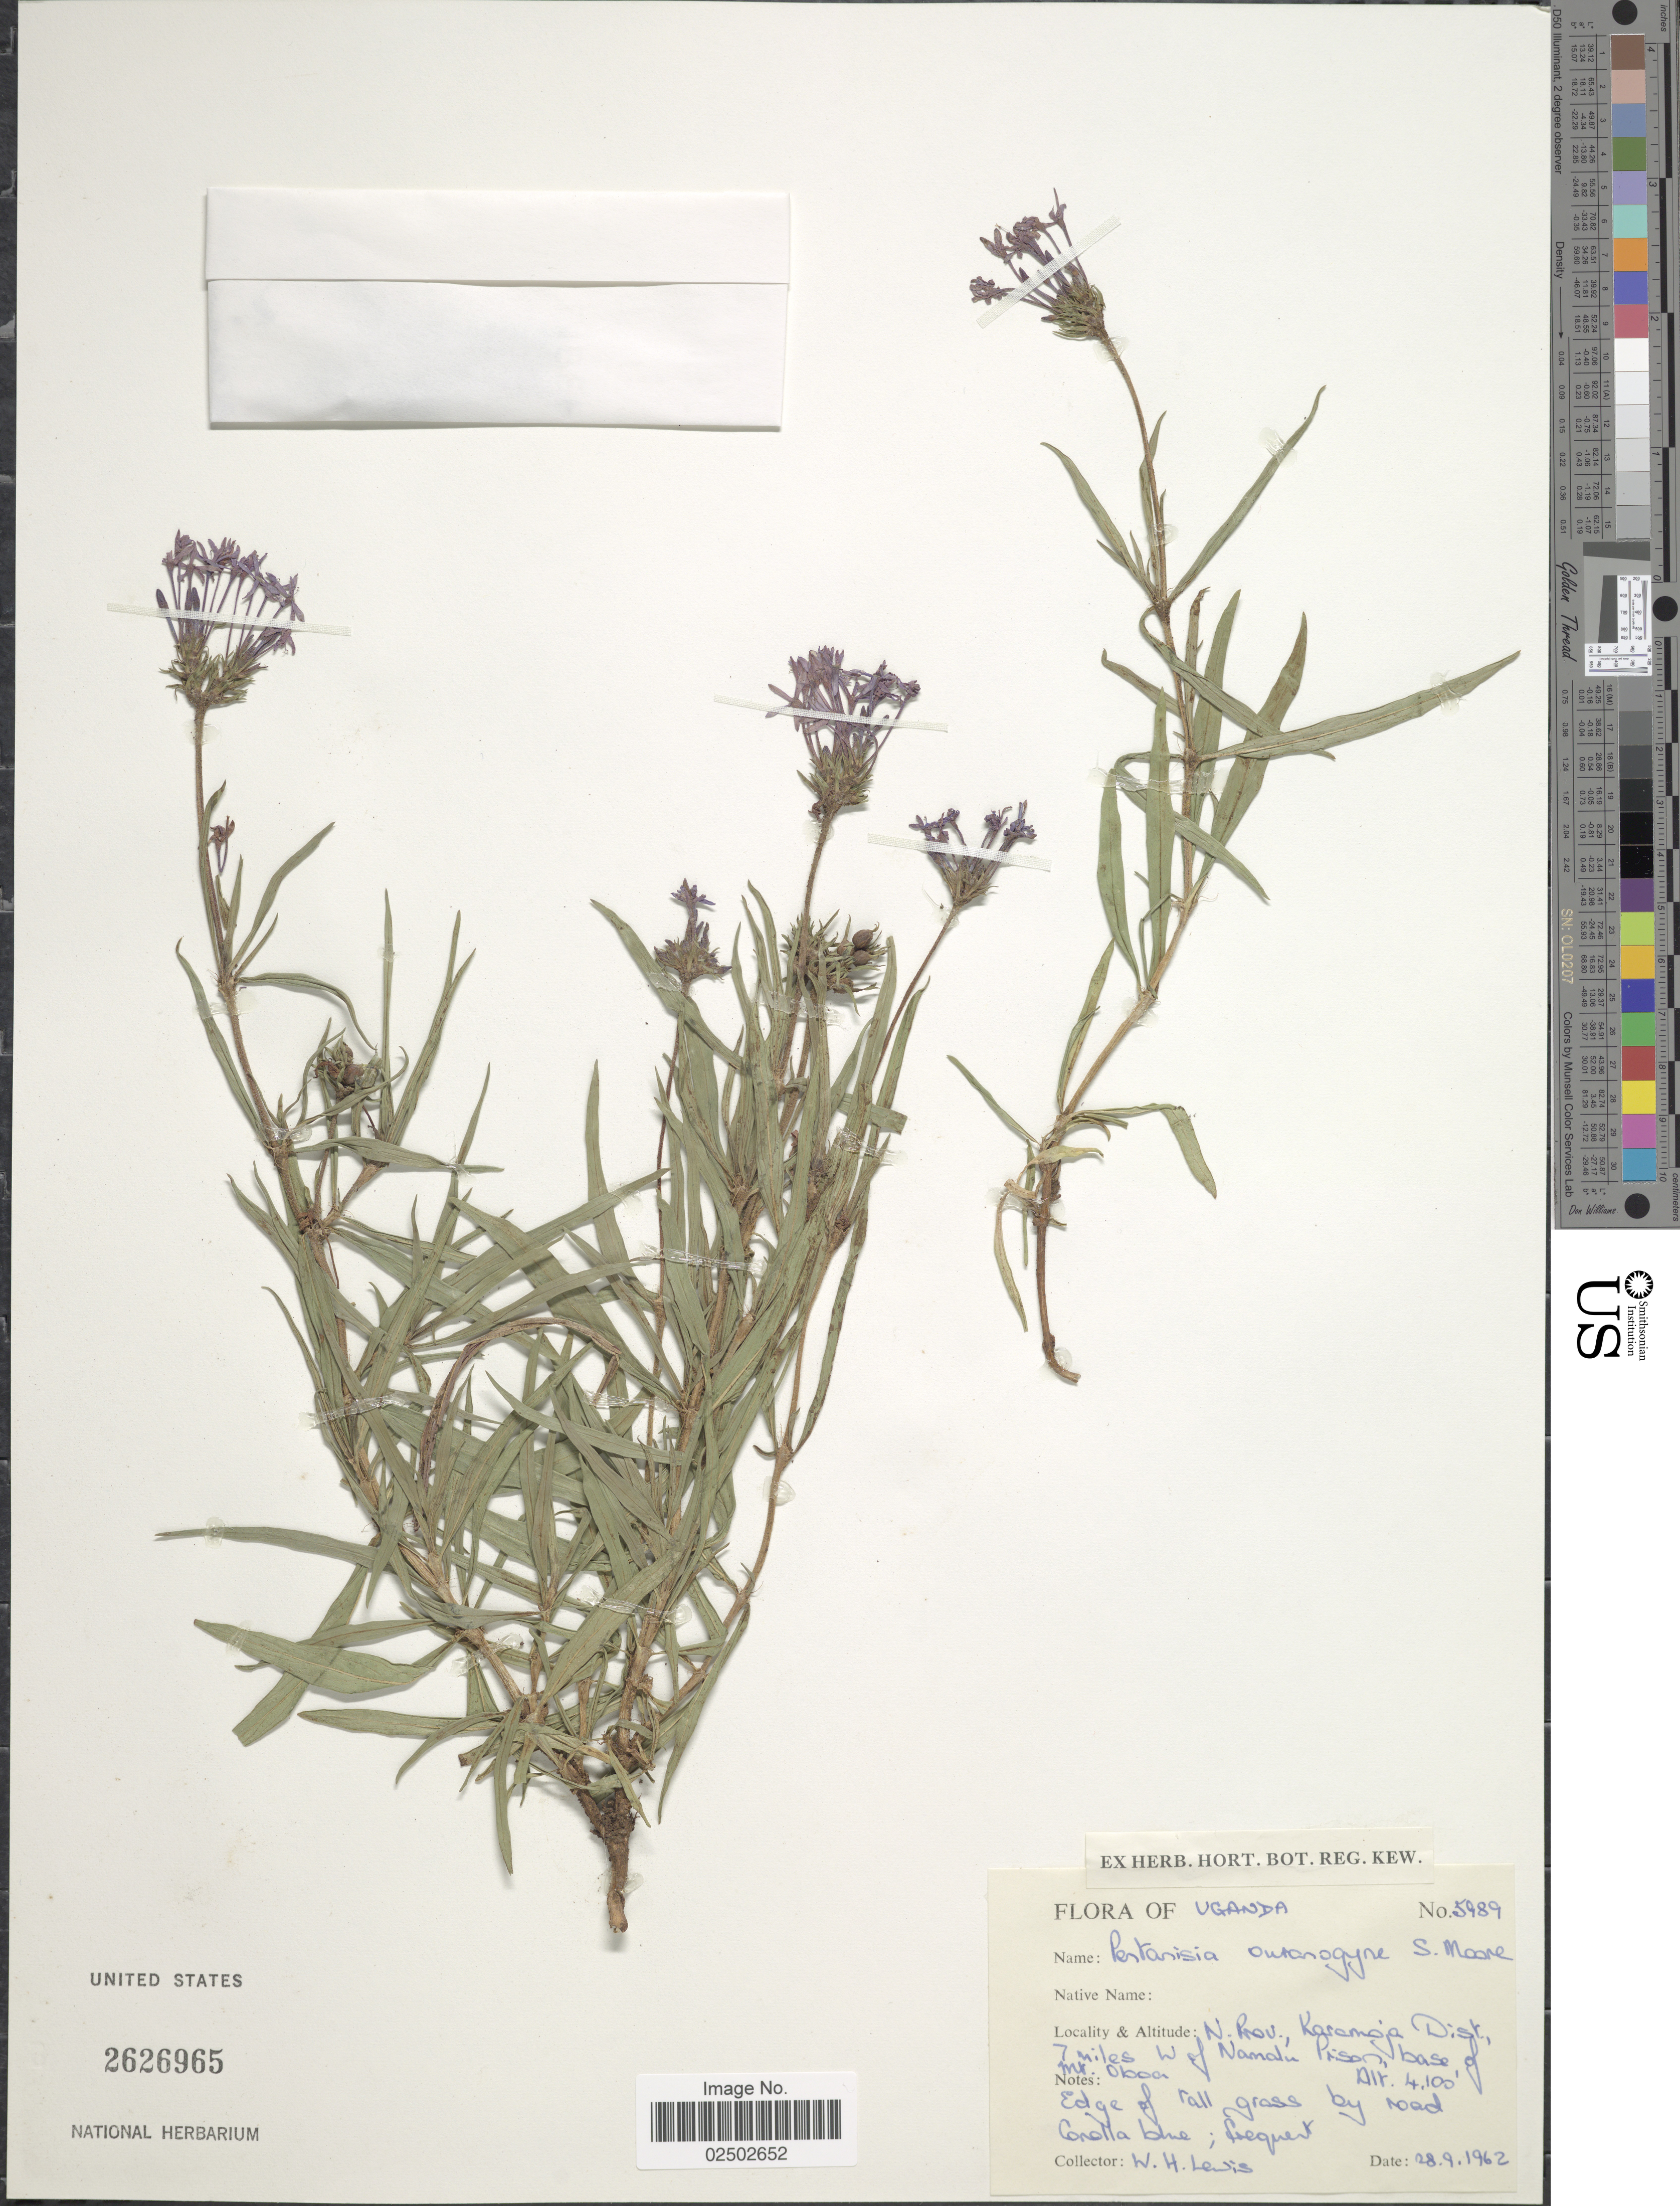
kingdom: Plantae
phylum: Tracheophyta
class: Magnoliopsida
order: Gentianales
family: Rubiaceae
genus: Pentanisia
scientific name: Pentanisia ouranogyne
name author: S. Moore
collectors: W. H. Lewis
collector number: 5989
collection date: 1962-09-28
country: Uganda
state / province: Northern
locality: N. Prov. Karamoja Dist. 7 miles W of Nandu Prison base of Mt; Oboa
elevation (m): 1250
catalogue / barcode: US 2626965